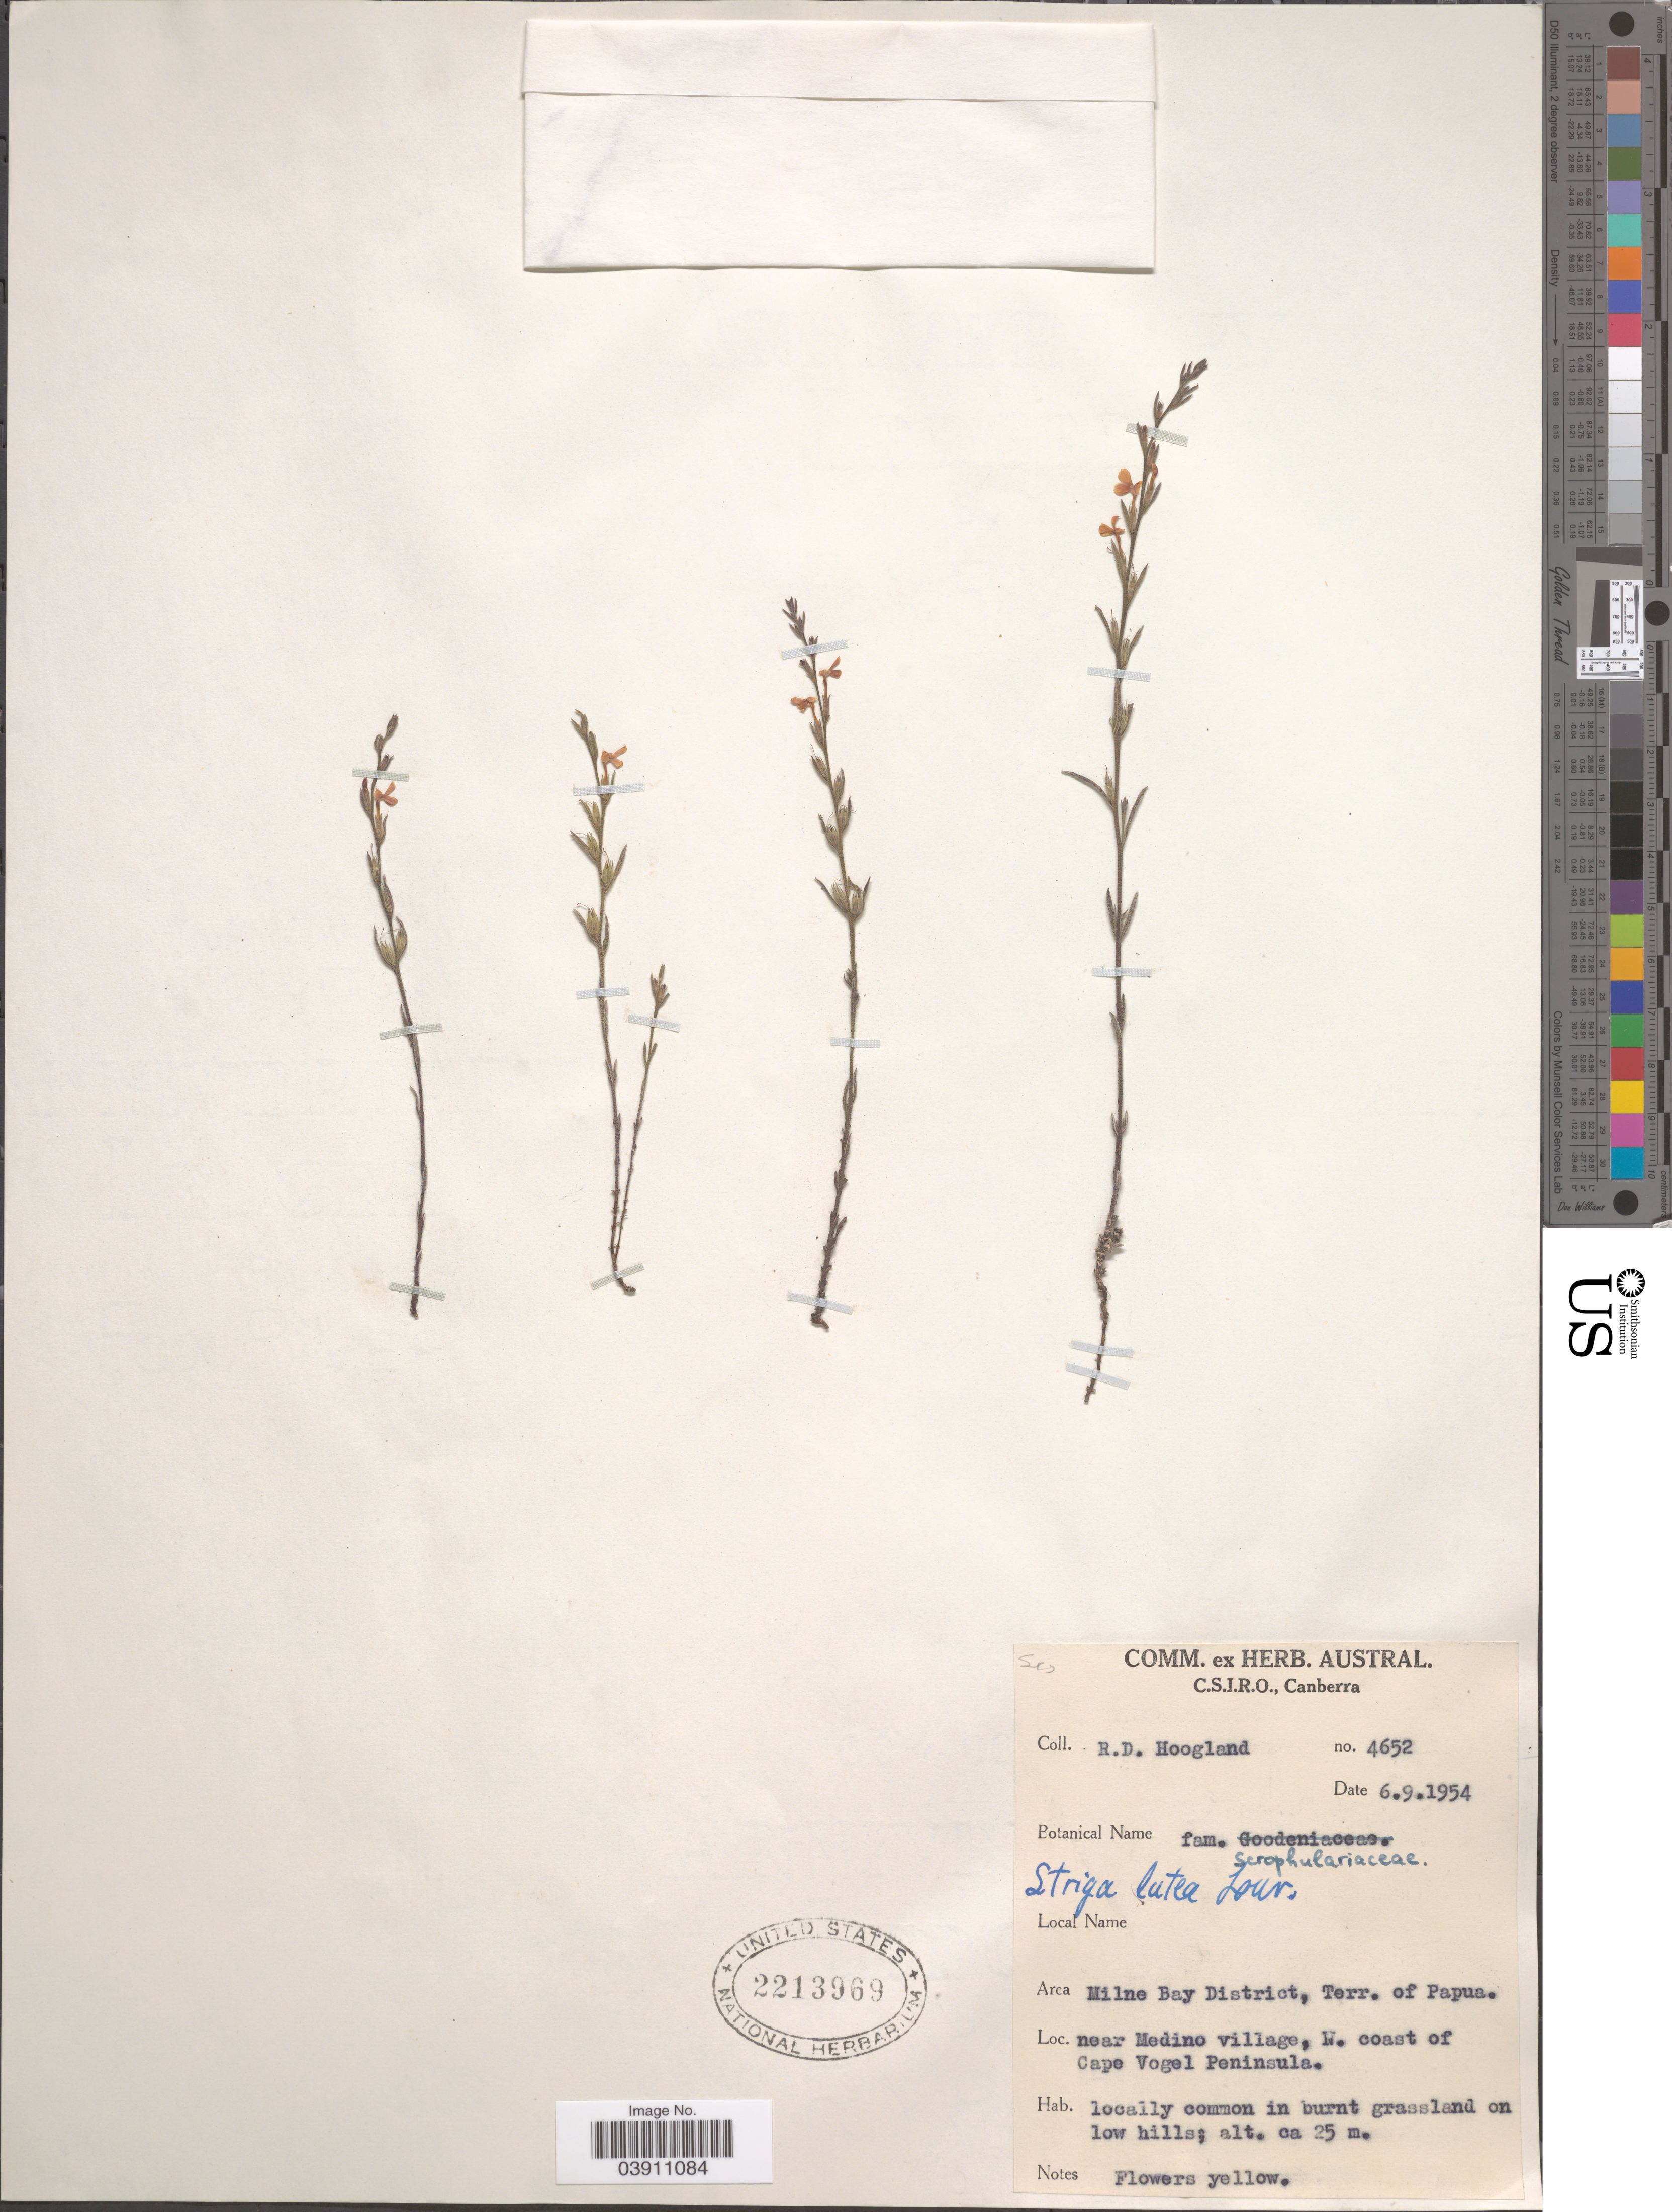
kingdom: Plantae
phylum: Tracheophyta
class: Magnoliopsida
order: Lamiales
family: Orobanchaceae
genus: Striga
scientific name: Striga lutea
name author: Lour.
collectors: R. D. Hoogland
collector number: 4652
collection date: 1954-09-06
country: Papua New Guinea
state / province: Milne Bay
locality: Area Milne Bay District, Terr. of Papua. Near Medino village, W. coast of Cape Vogel Peninsula.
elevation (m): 25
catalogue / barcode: US 2213969